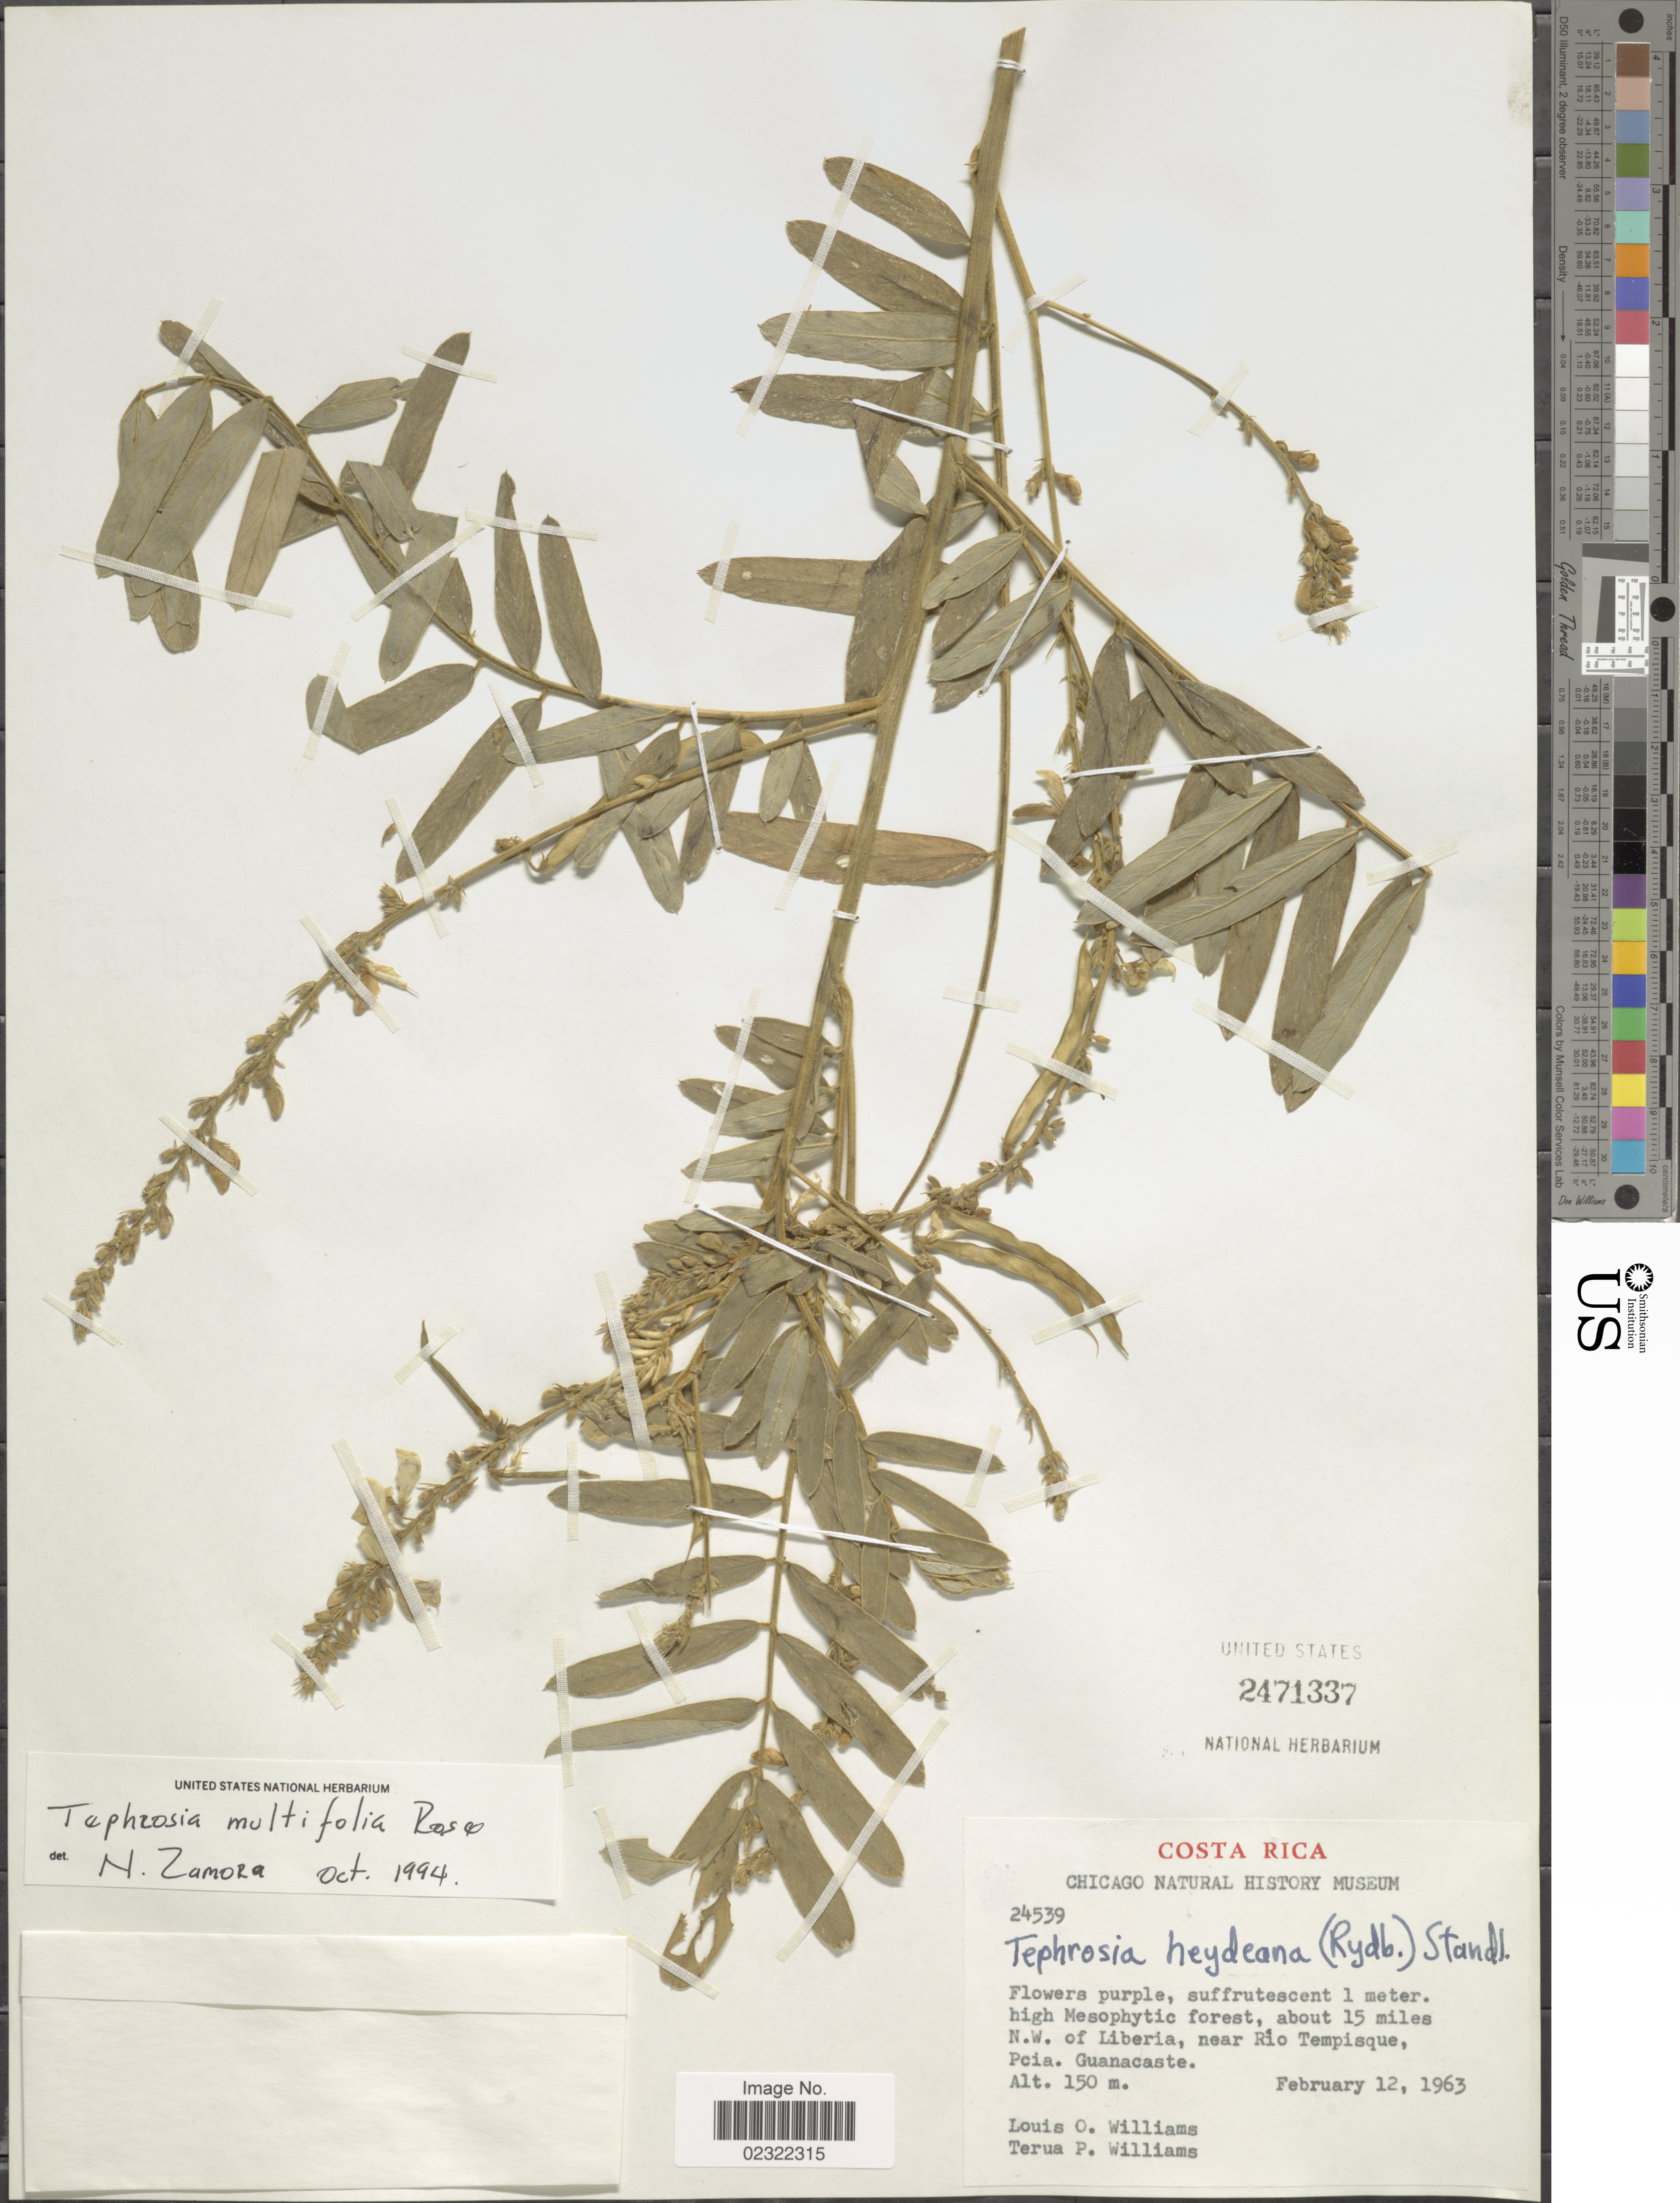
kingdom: Plantae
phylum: Tracheophyta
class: Magnoliopsida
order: Fabales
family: Fabaceae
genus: Tephrosia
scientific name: Tephrosia multifolia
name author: Rose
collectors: L. O. Williams & T. P. Williams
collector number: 24539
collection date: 1963-02-12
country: Costa Rica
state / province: Guanacaste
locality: Costa Rica. About 15 miles N.W. of Liberia, near Rio Tempisque, Pcia. Guanacaste.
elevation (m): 150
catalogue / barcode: US 2471337